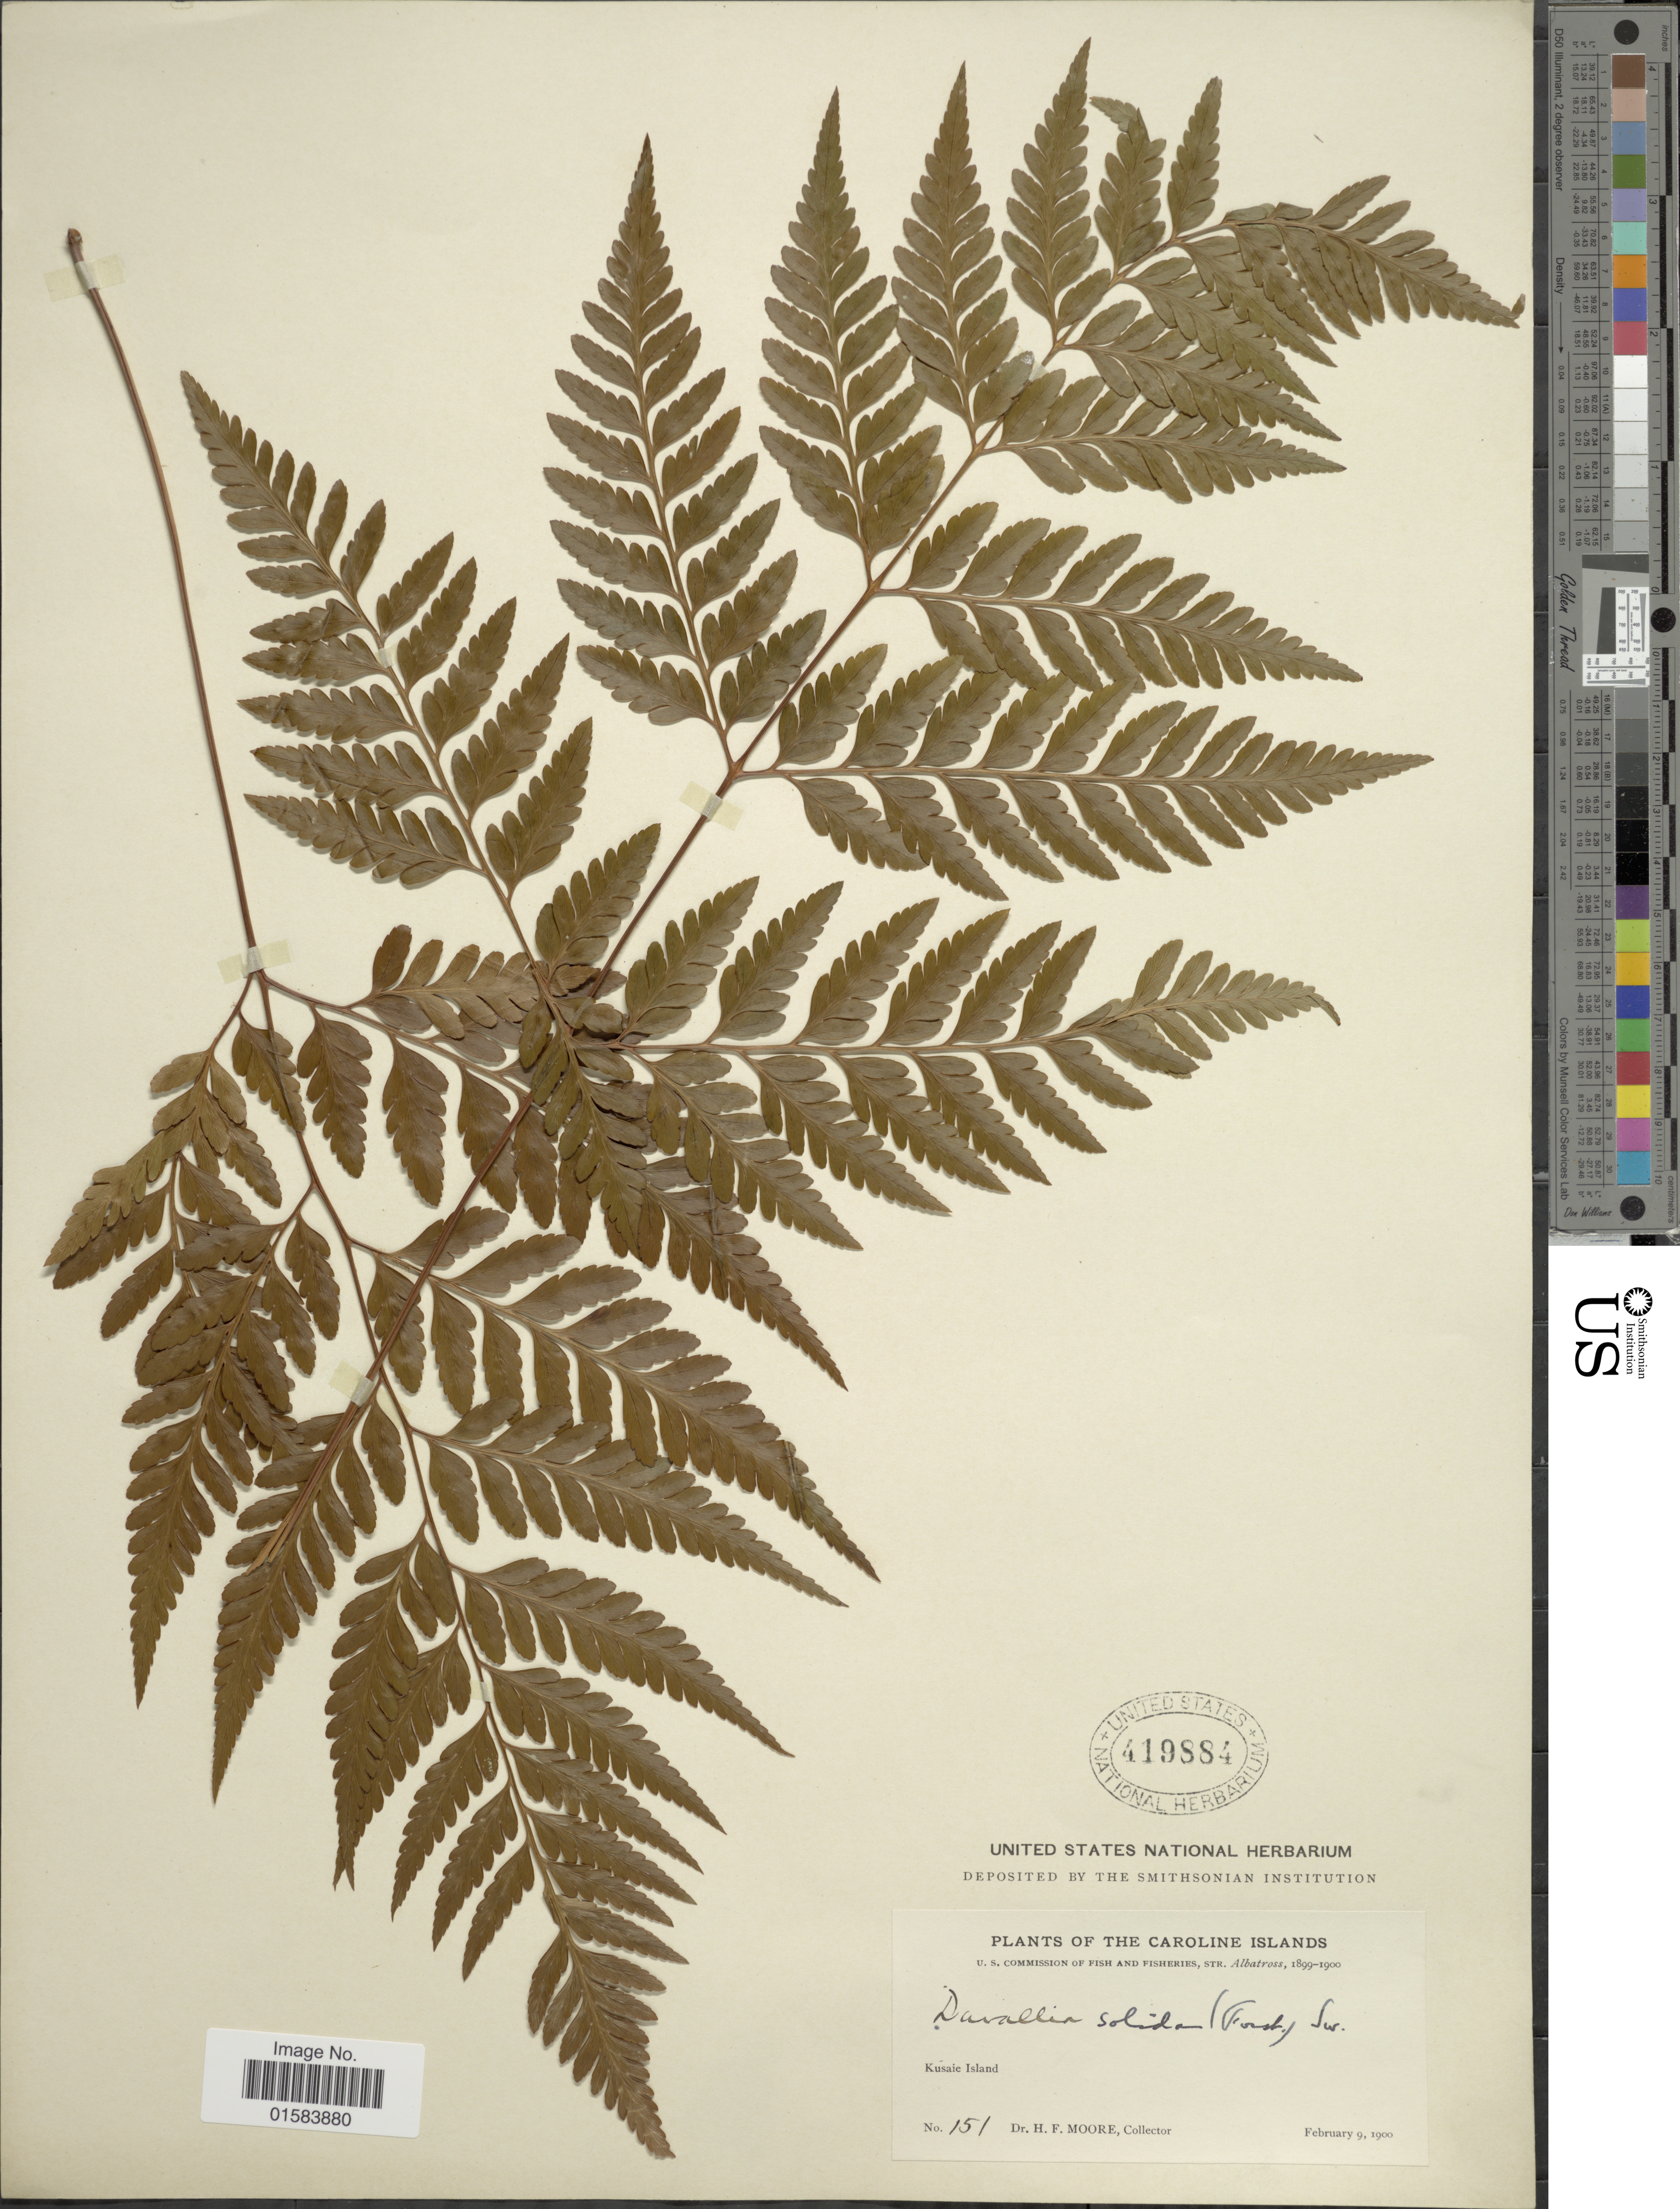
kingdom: Plantae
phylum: Tracheophyta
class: Polypodiopsida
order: Polypodiales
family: Davalliaceae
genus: Davallia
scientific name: Davallia solida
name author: (G. Forst.) Sw.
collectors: H. F. Moore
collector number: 151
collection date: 1900-02-09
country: Micronesia, Federated States of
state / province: Kosrae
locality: The Caroline Islands, Kusaie Island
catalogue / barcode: US 419884